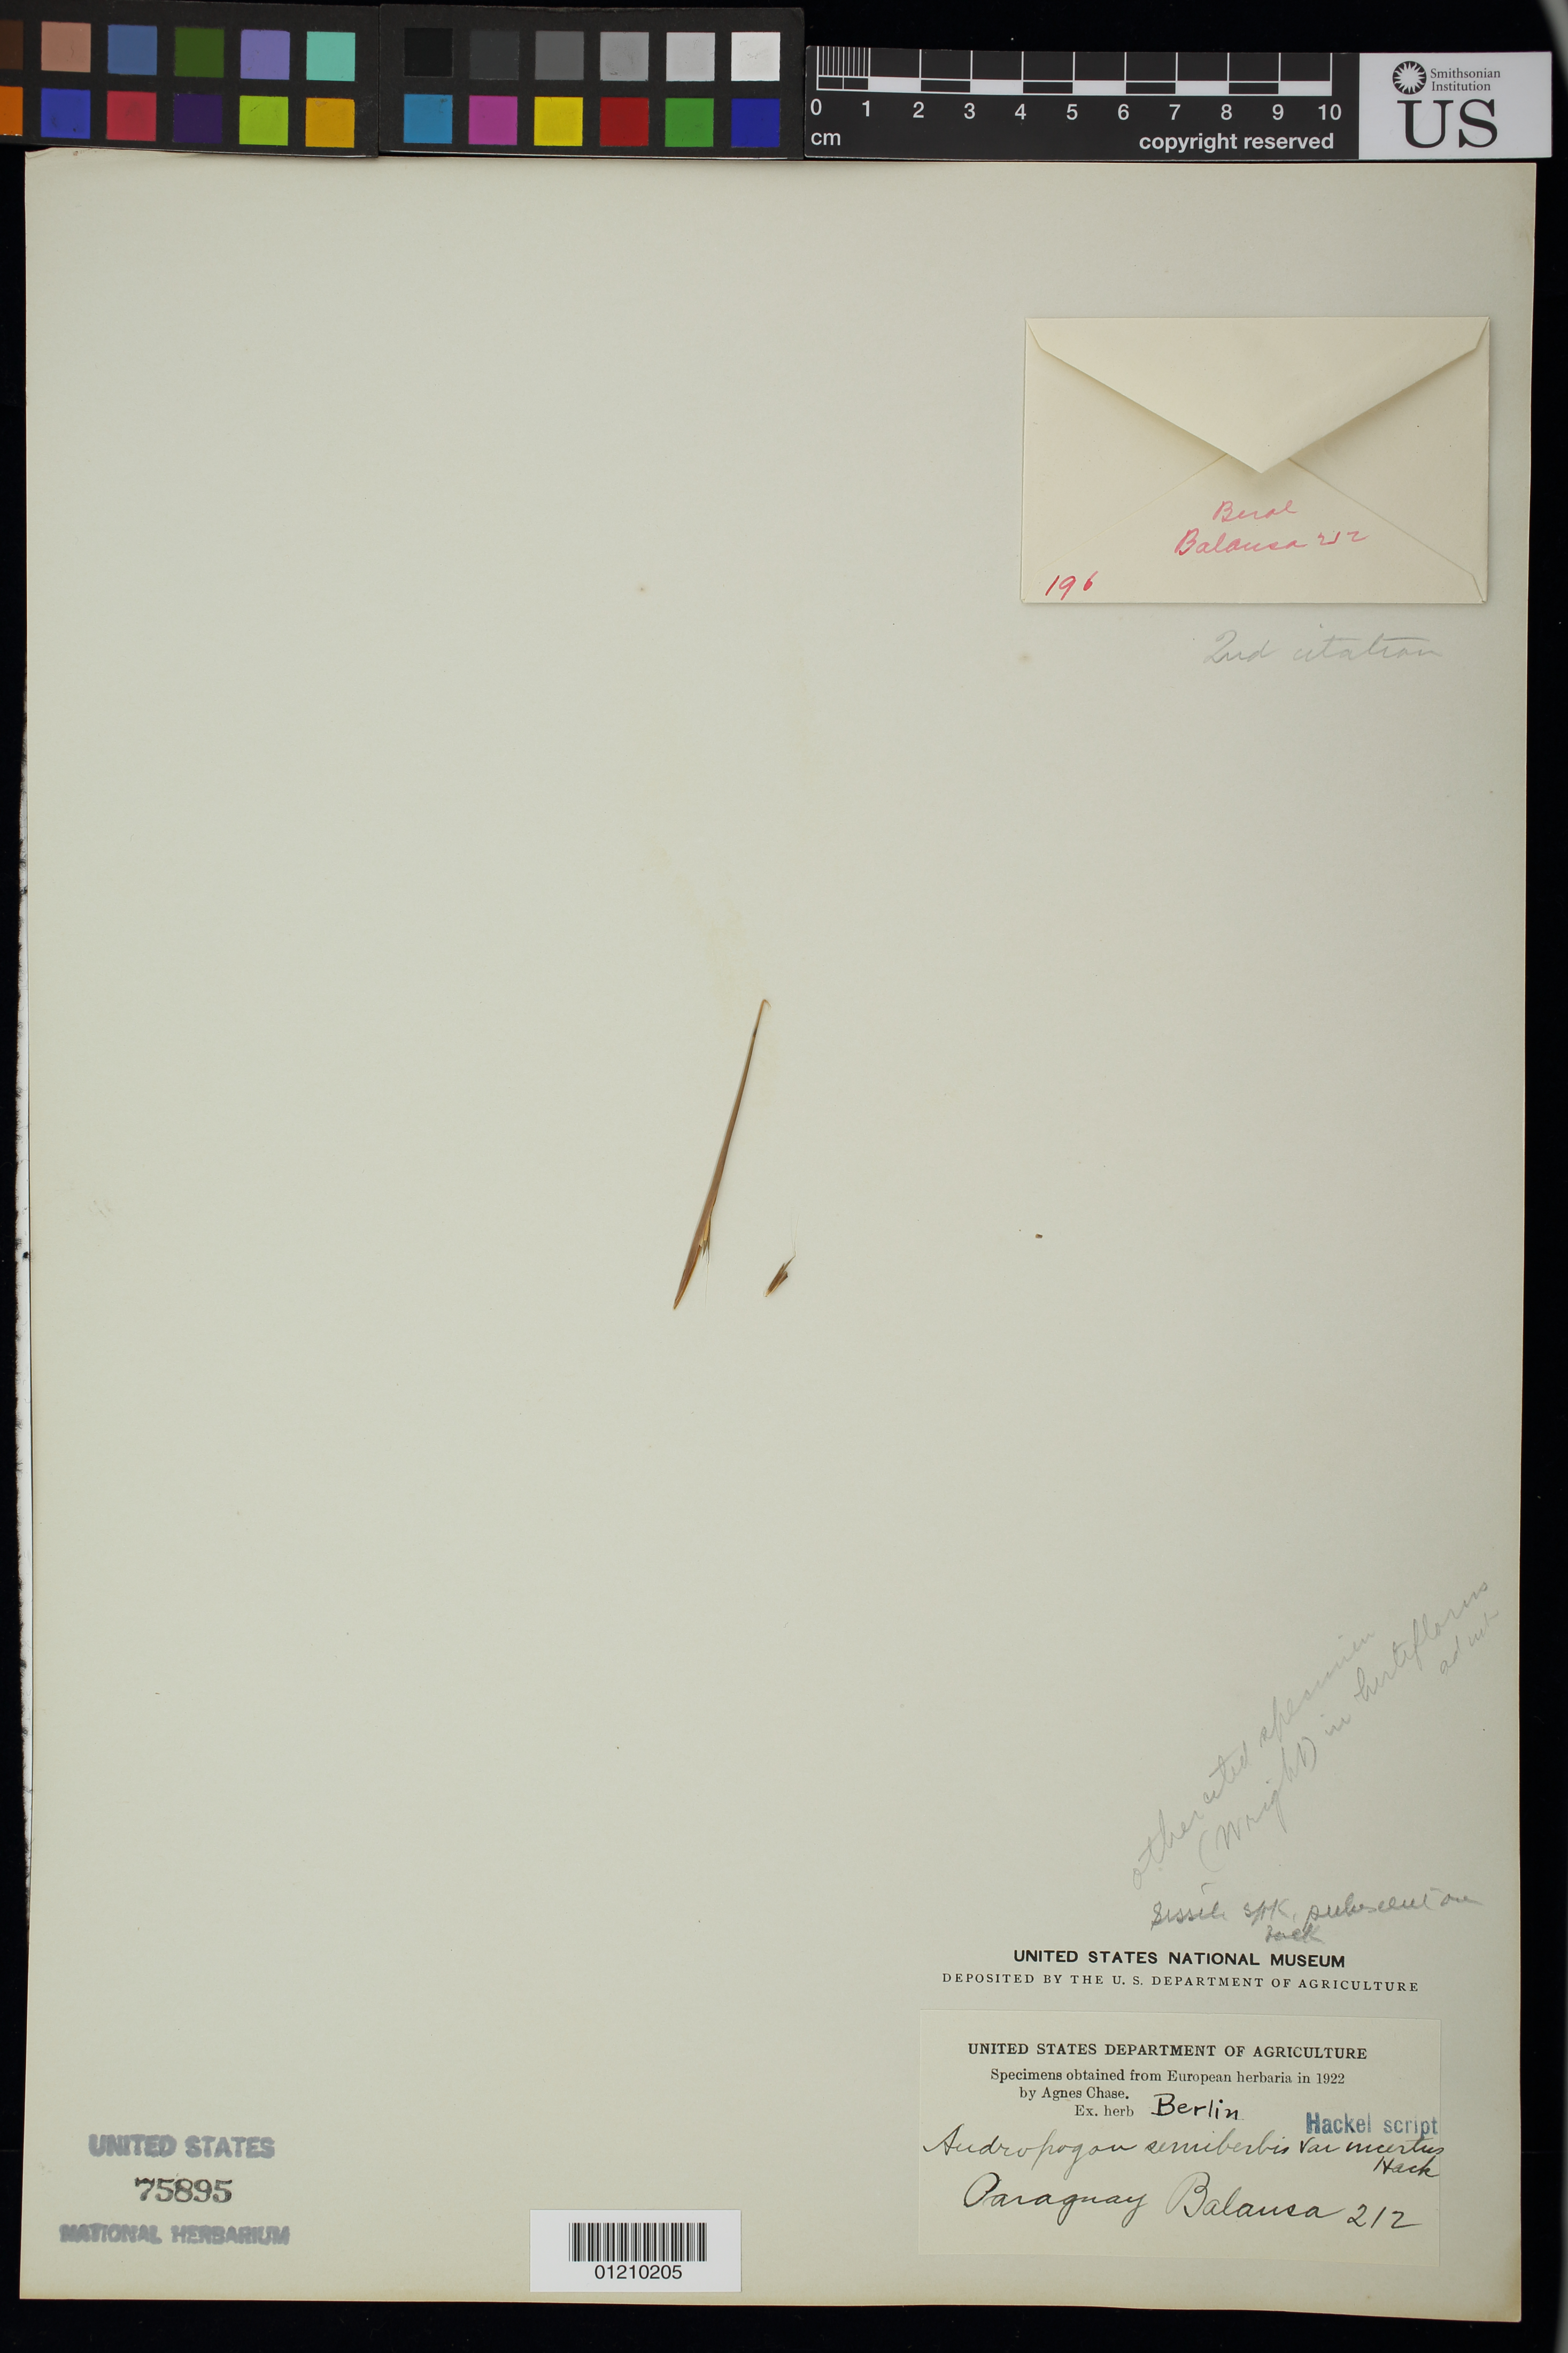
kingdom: Plantae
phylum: Tracheophyta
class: Liliopsida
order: Poales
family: Poaceae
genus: Andropogon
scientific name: Andropogon semiberbis var. insertus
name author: Hack. in A. DC.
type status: Isosyntype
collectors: B. Balansa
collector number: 212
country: Paraguay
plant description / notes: Fragmentary material of type specimen ex herb.Berlin.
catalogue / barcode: US 75895